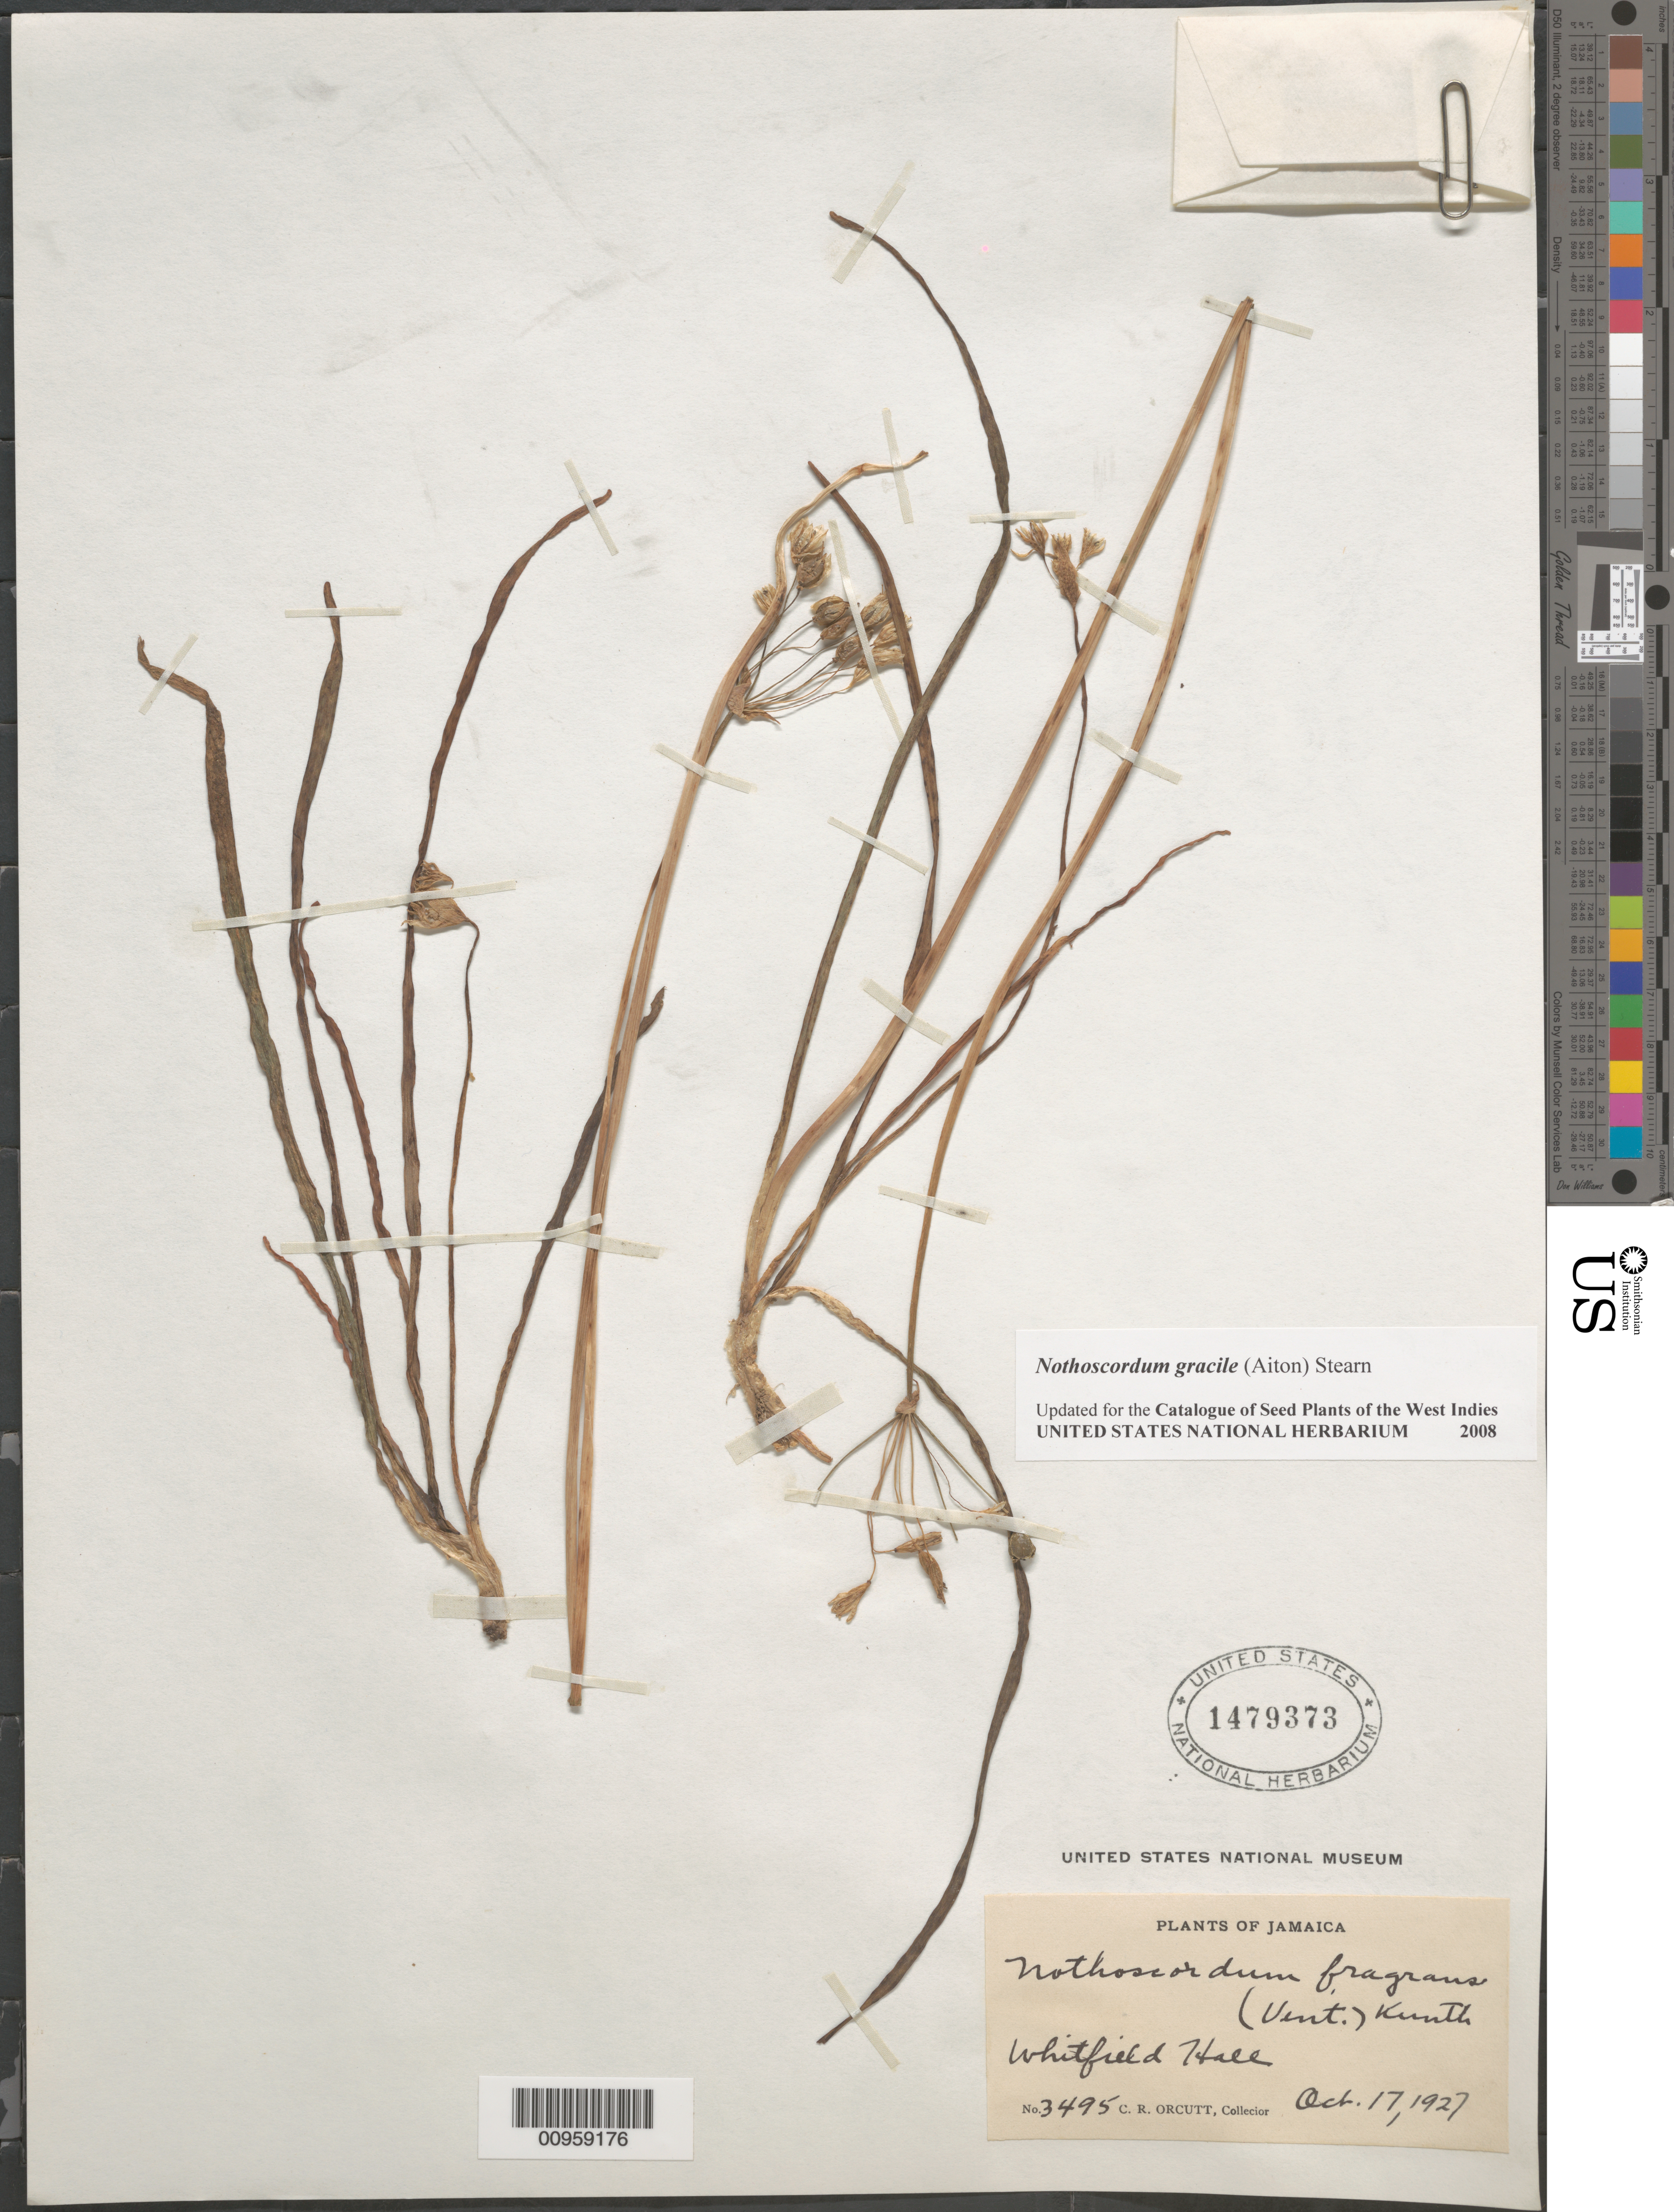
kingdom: Plantae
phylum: Tracheophyta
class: Liliopsida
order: Asparagales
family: Amaryllidaceae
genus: Allium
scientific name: Allium sp.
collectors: C. R. Orcutt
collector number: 3495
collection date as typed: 17 Oct 1927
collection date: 1927-10-17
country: Jamaica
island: Jamaica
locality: Whitfield Hall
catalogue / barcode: US 1479373